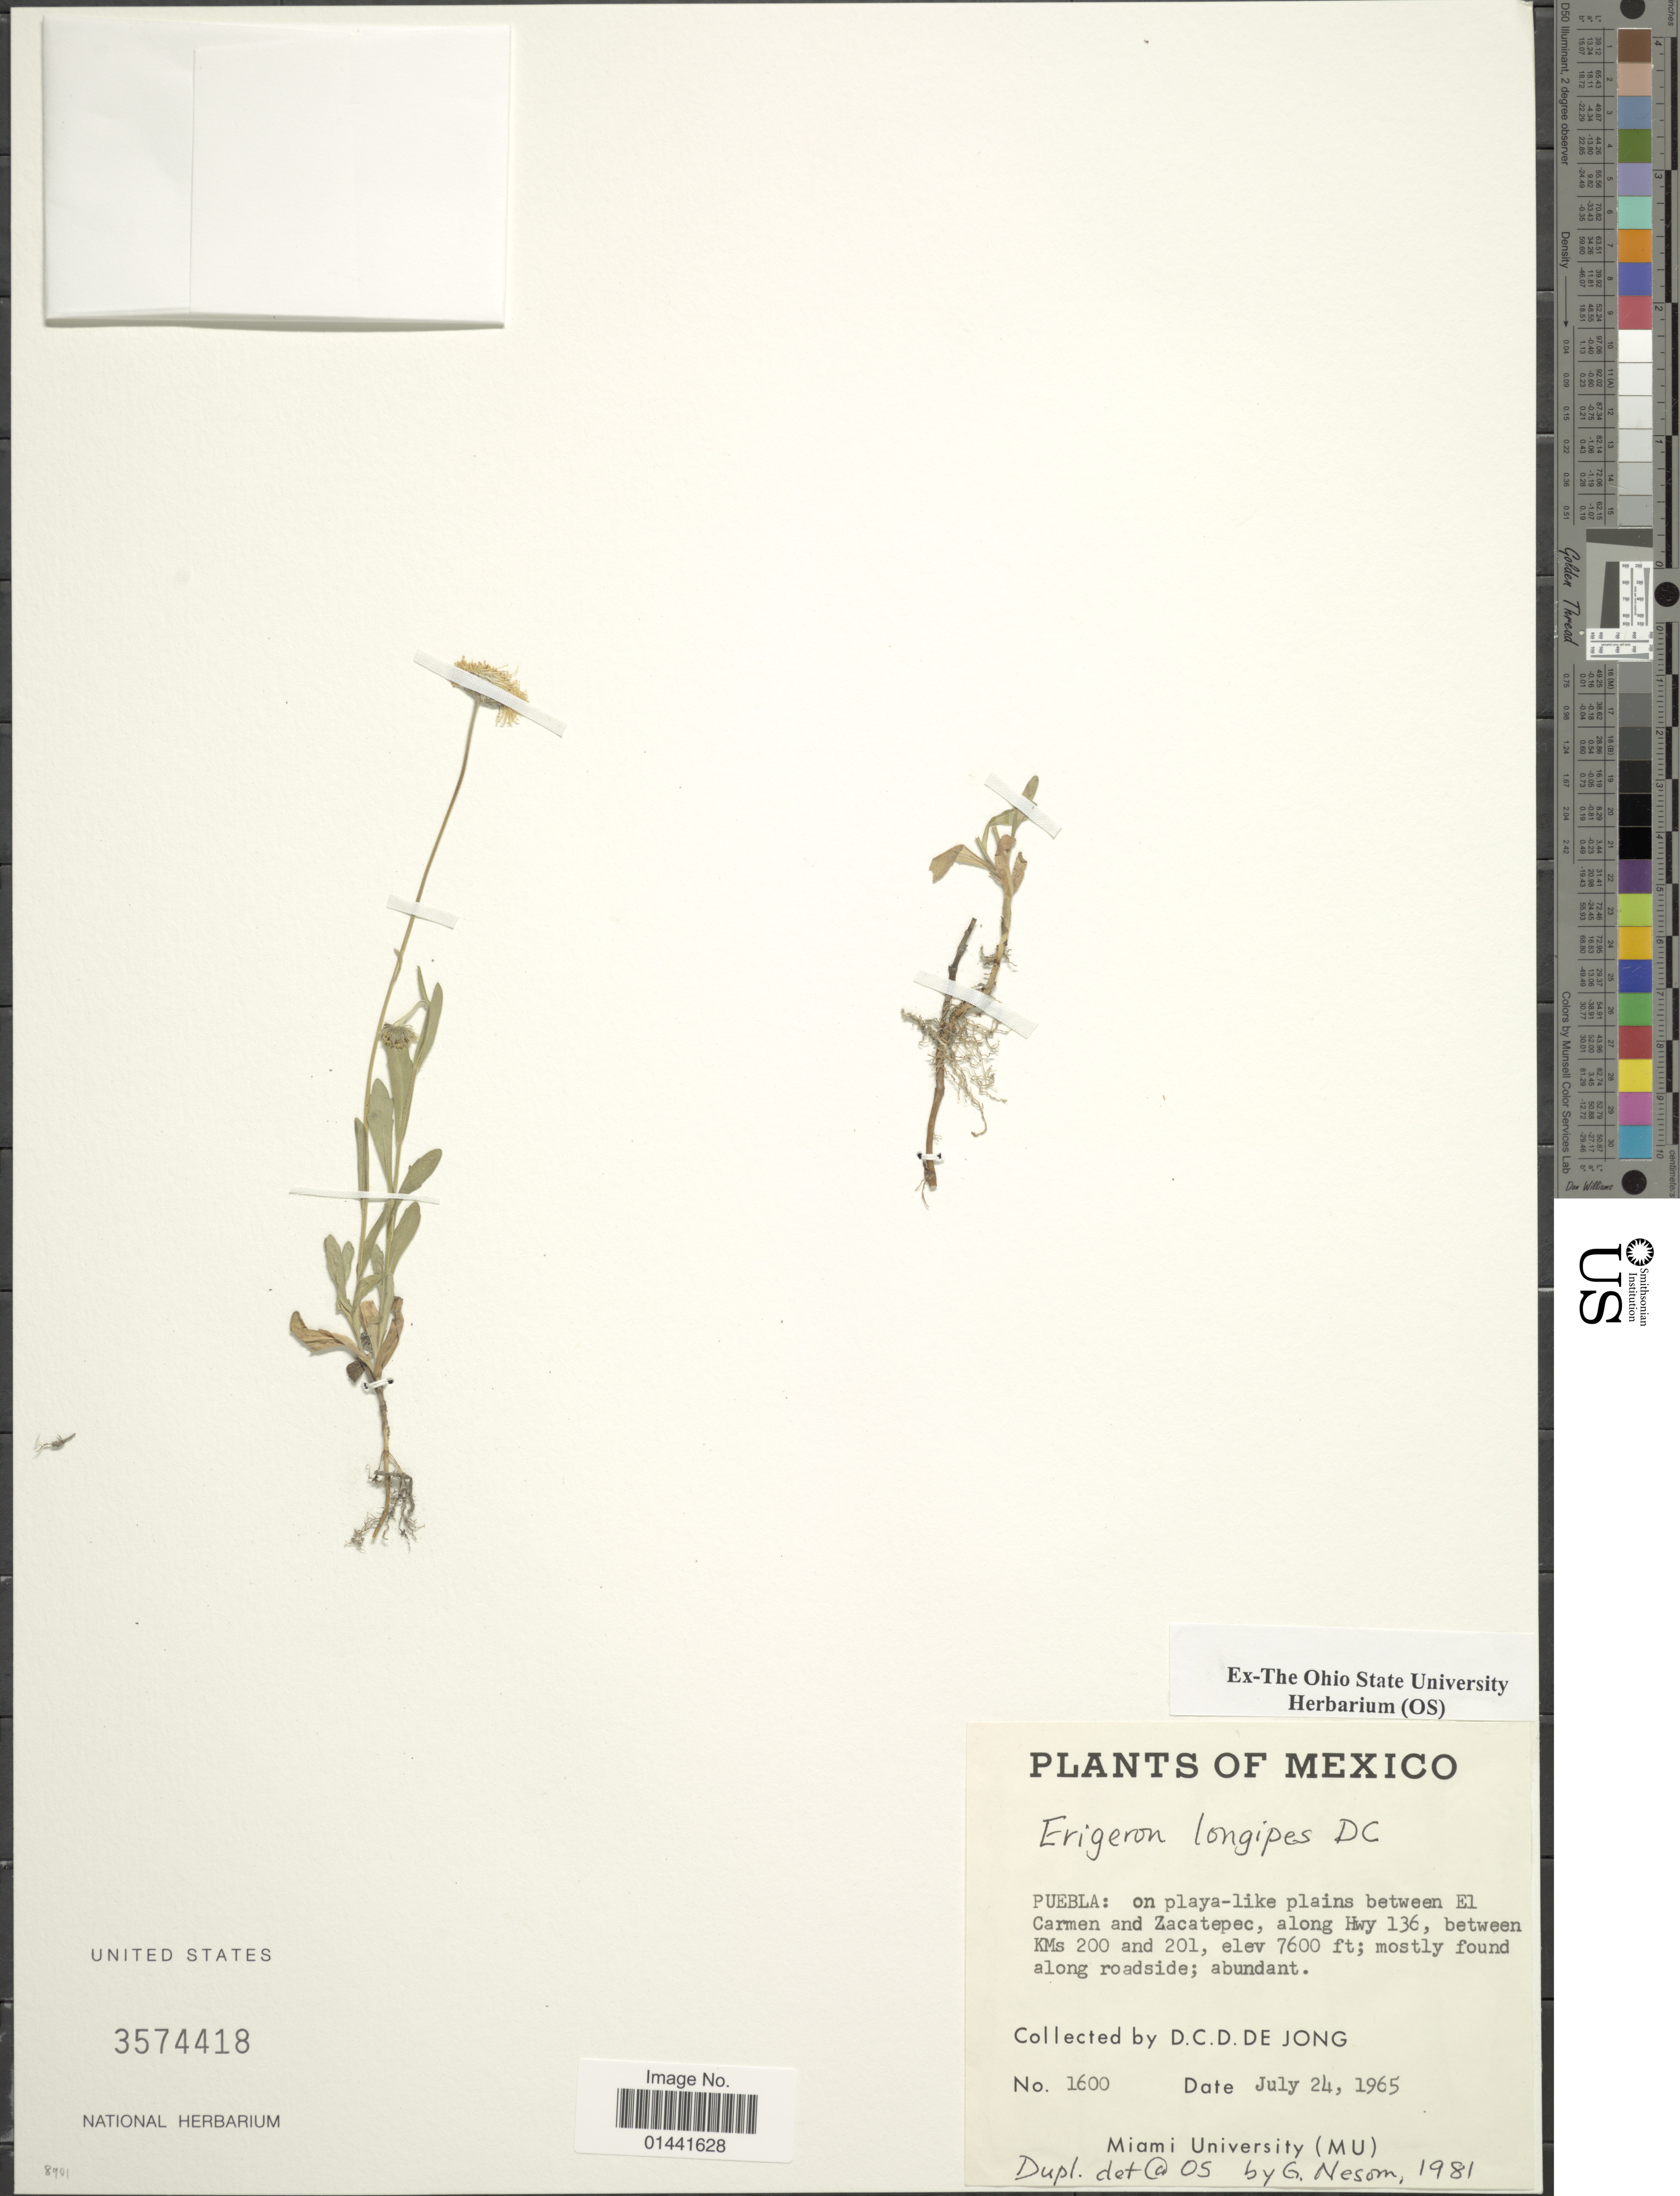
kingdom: Plantae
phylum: Tracheophyta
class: Magnoliopsida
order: Asterales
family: Asteraceae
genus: Erigeron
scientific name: Erigeron longipes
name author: DC.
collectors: D. De Jong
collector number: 1600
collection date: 1965-07-24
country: Mexico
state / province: Puebla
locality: On playa-like plains between El Carmen and Zacatepec, along Hwy 136, between KMs 200 and 201; mostly found along roadside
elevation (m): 2316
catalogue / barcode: US 3574418